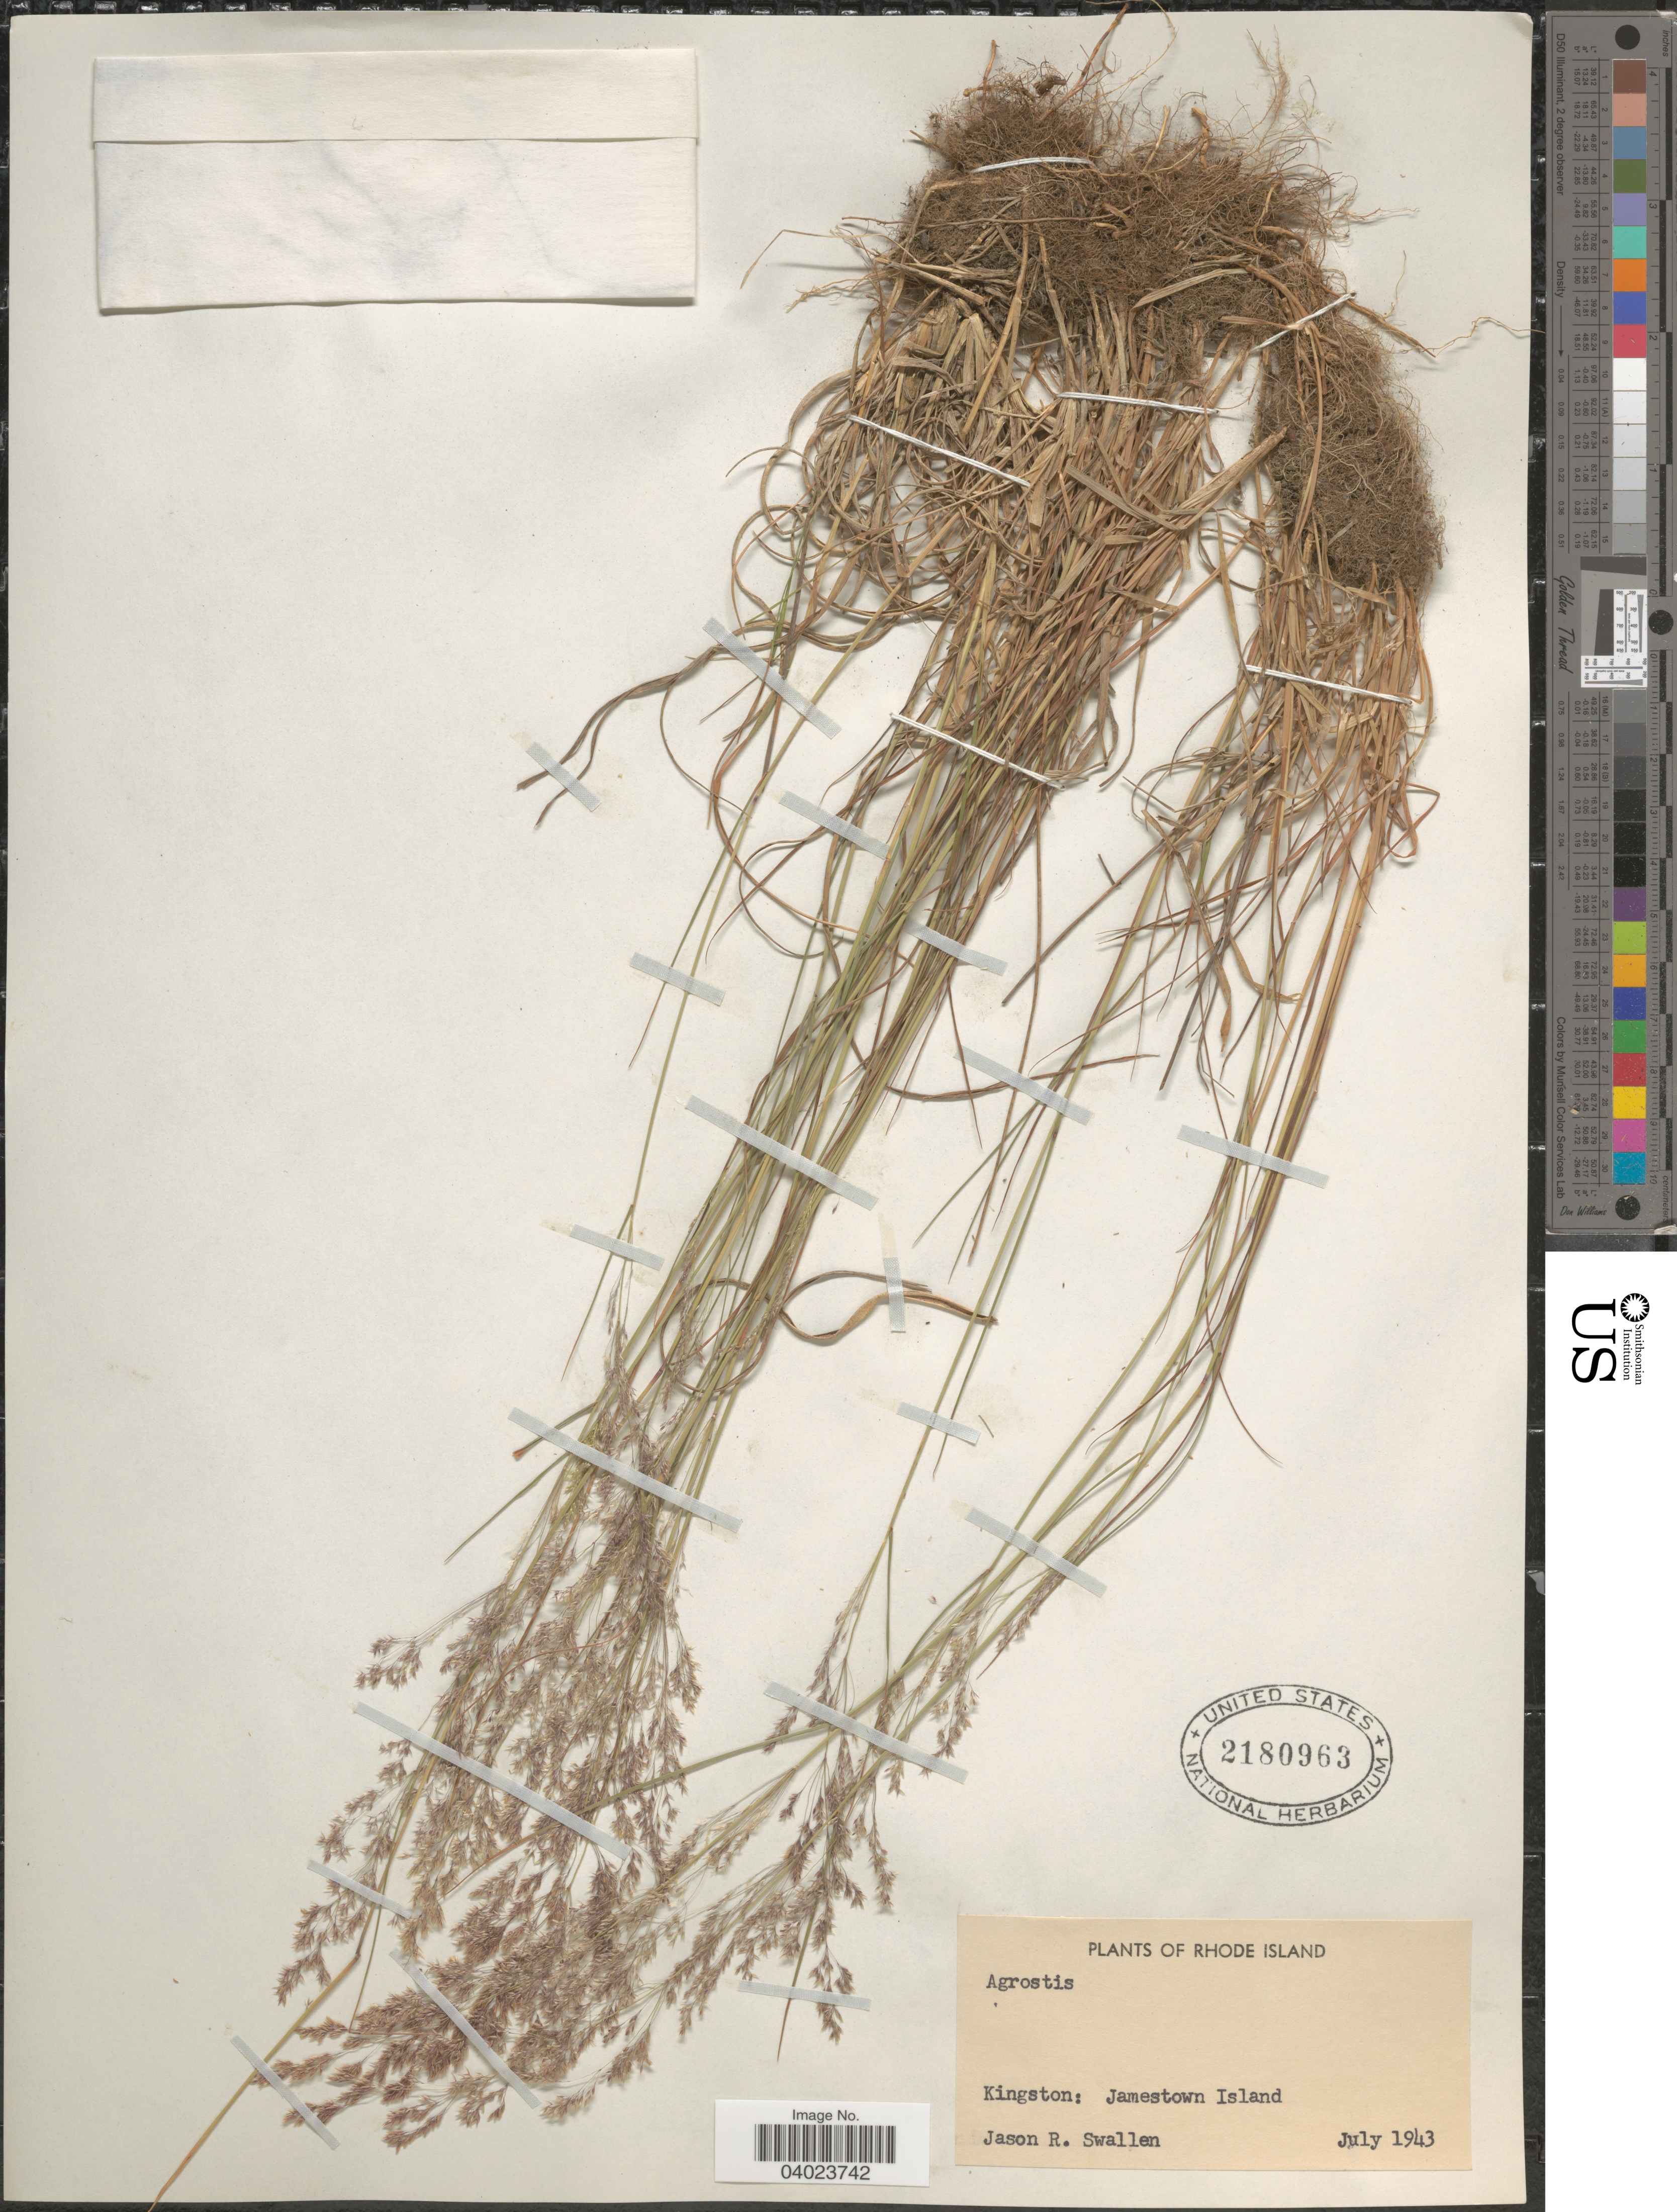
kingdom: Plantae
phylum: Tracheophyta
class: Liliopsida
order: Poales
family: Poaceae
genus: Agrostis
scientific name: Agrostis sp.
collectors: J. R. Swallen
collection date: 1943-07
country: United States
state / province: Rhode Island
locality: Kingston: Jamestown Island.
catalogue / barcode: US 2180963